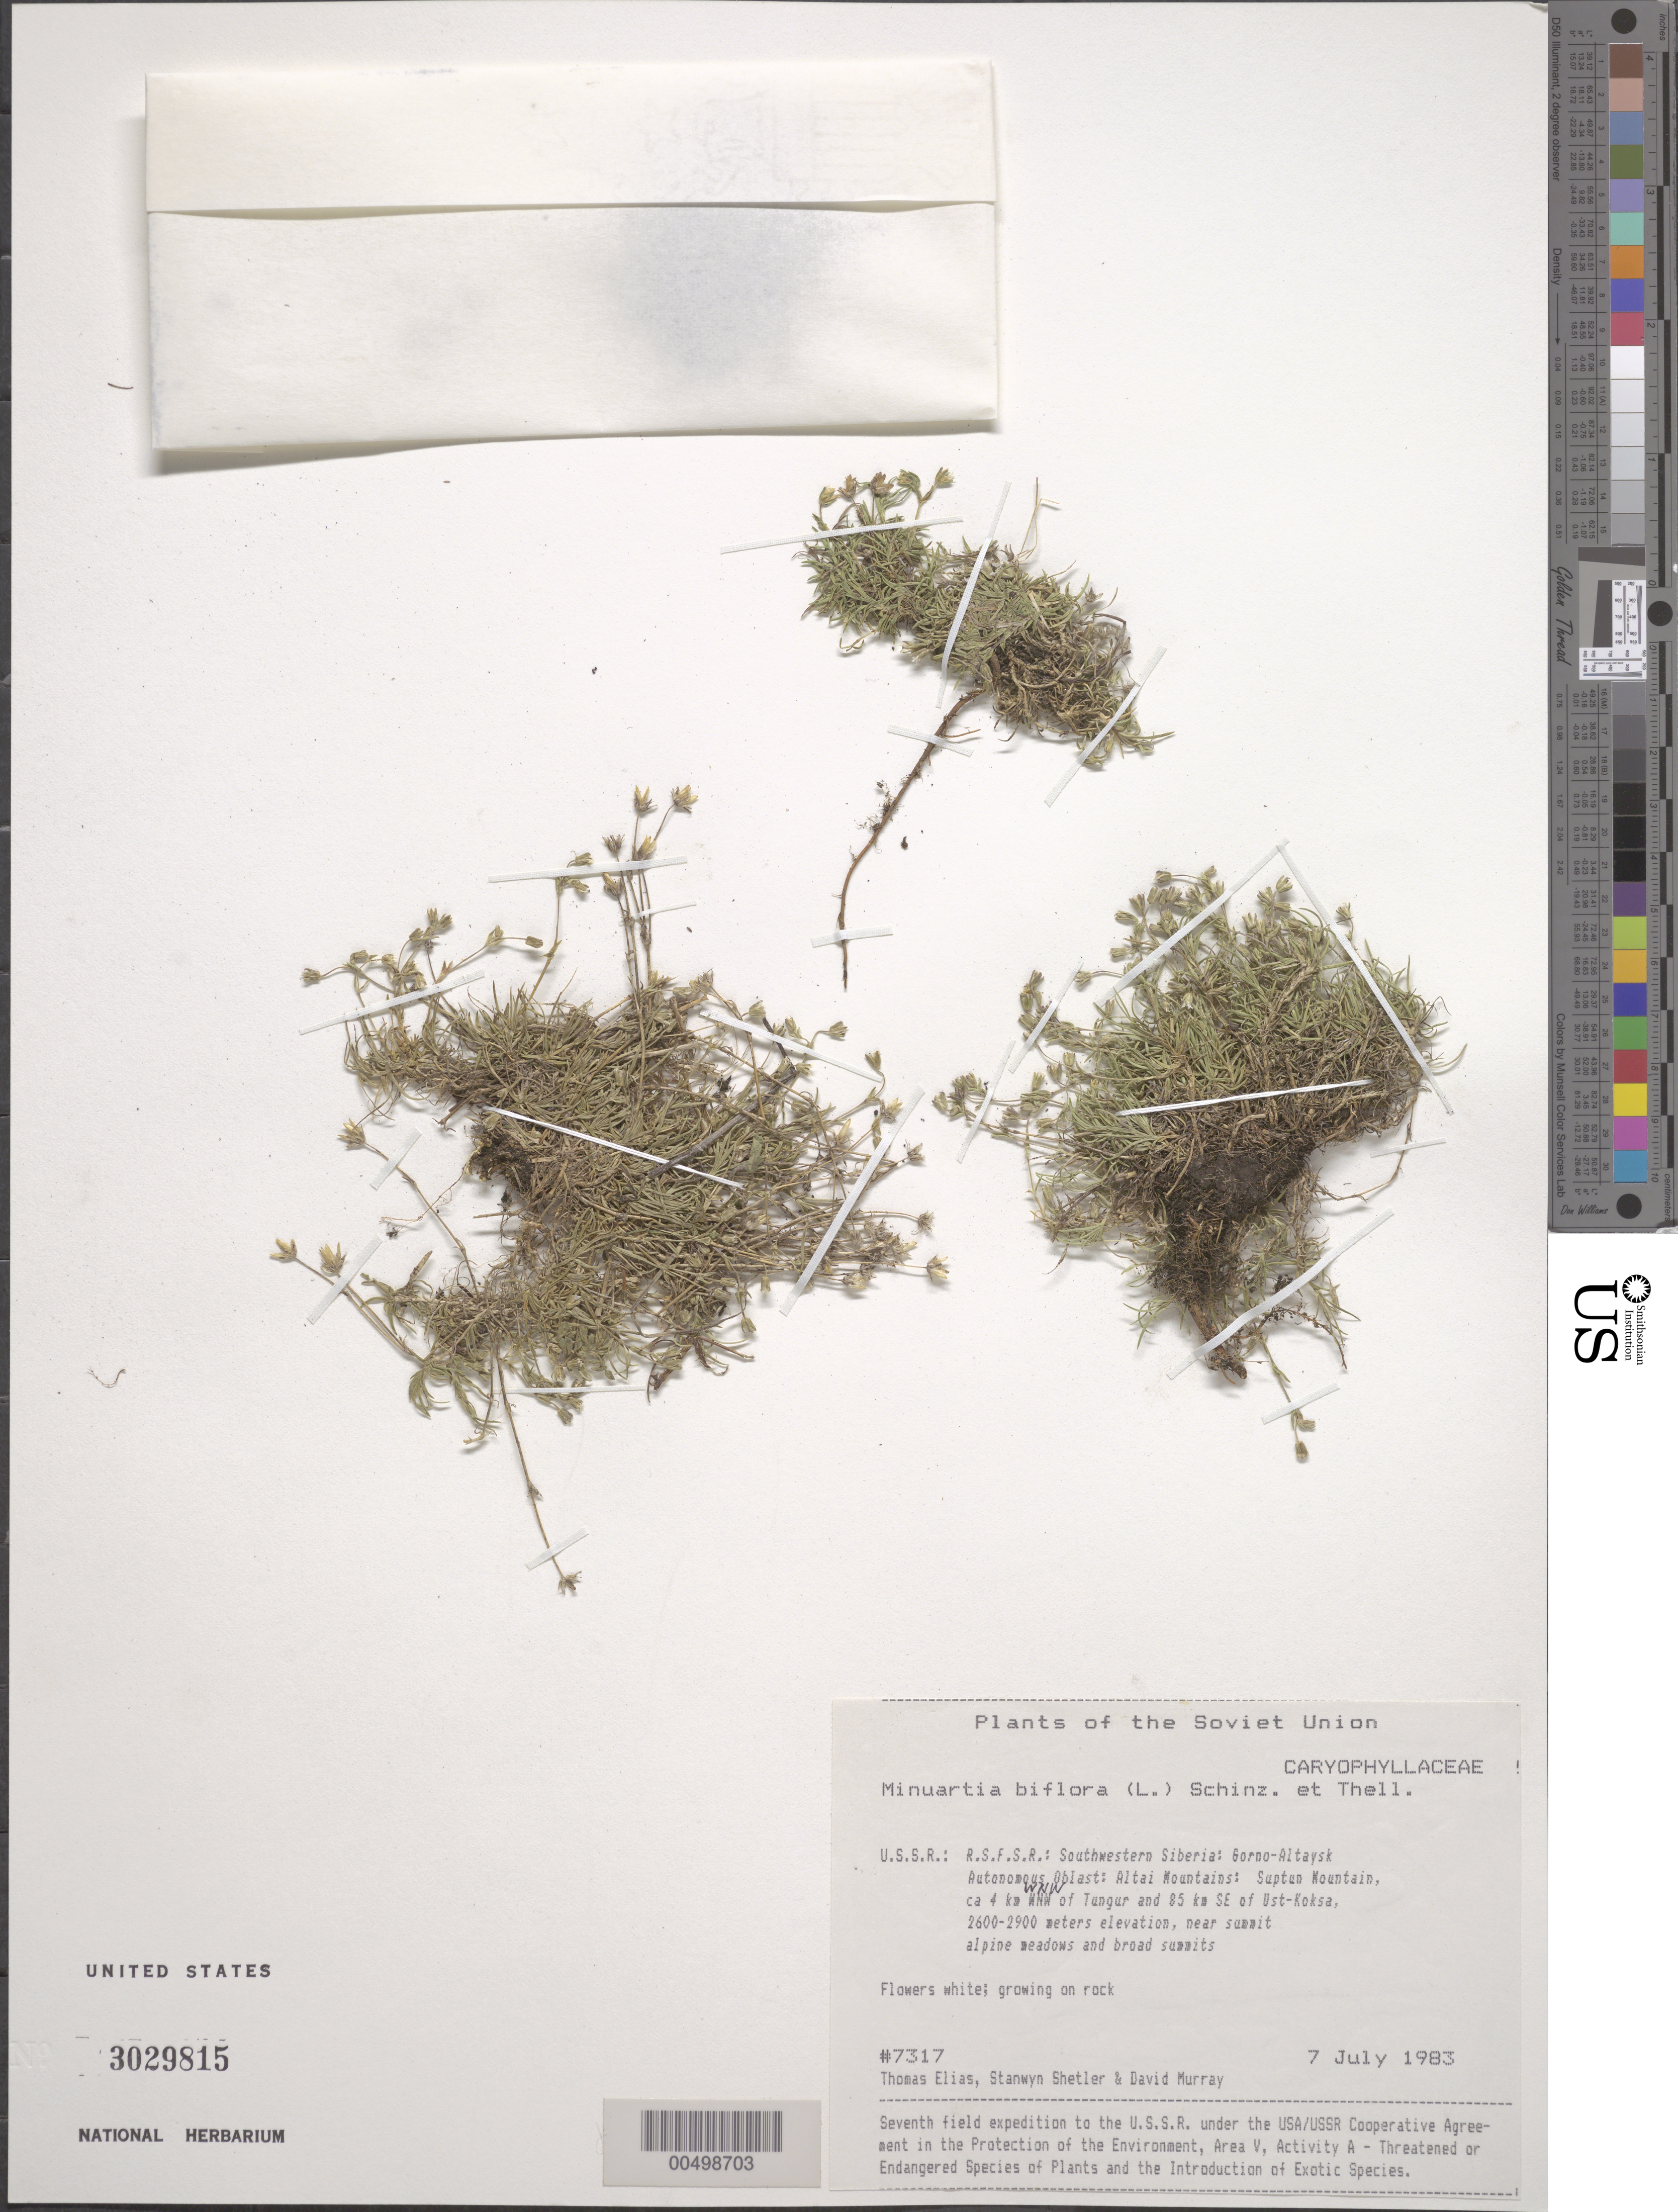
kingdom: Plantae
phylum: Tracheophyta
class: Magnoliopsida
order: Caryophyllales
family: Caryophyllaceae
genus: Cherleria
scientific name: Cherleria biflora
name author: (L.) A.J. Moore & Dillenb.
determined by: Strong, Mark T., (BOT), Smithsonian Institution - National Museum of Natural History (UNITED STATES)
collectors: T. Elias, S. Shetler & D. F. Murray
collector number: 7317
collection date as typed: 07 Jul 1983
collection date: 1983-07-07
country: Russian Federation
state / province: Altai Republic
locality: Altai Mountains, Suptun Mountain, ca. 4 km WNW of Tungur and 85 km SE of Ust-Koksa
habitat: near summit ; alpine meadows and broad summits; growing on rock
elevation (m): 2600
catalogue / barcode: US 3029815